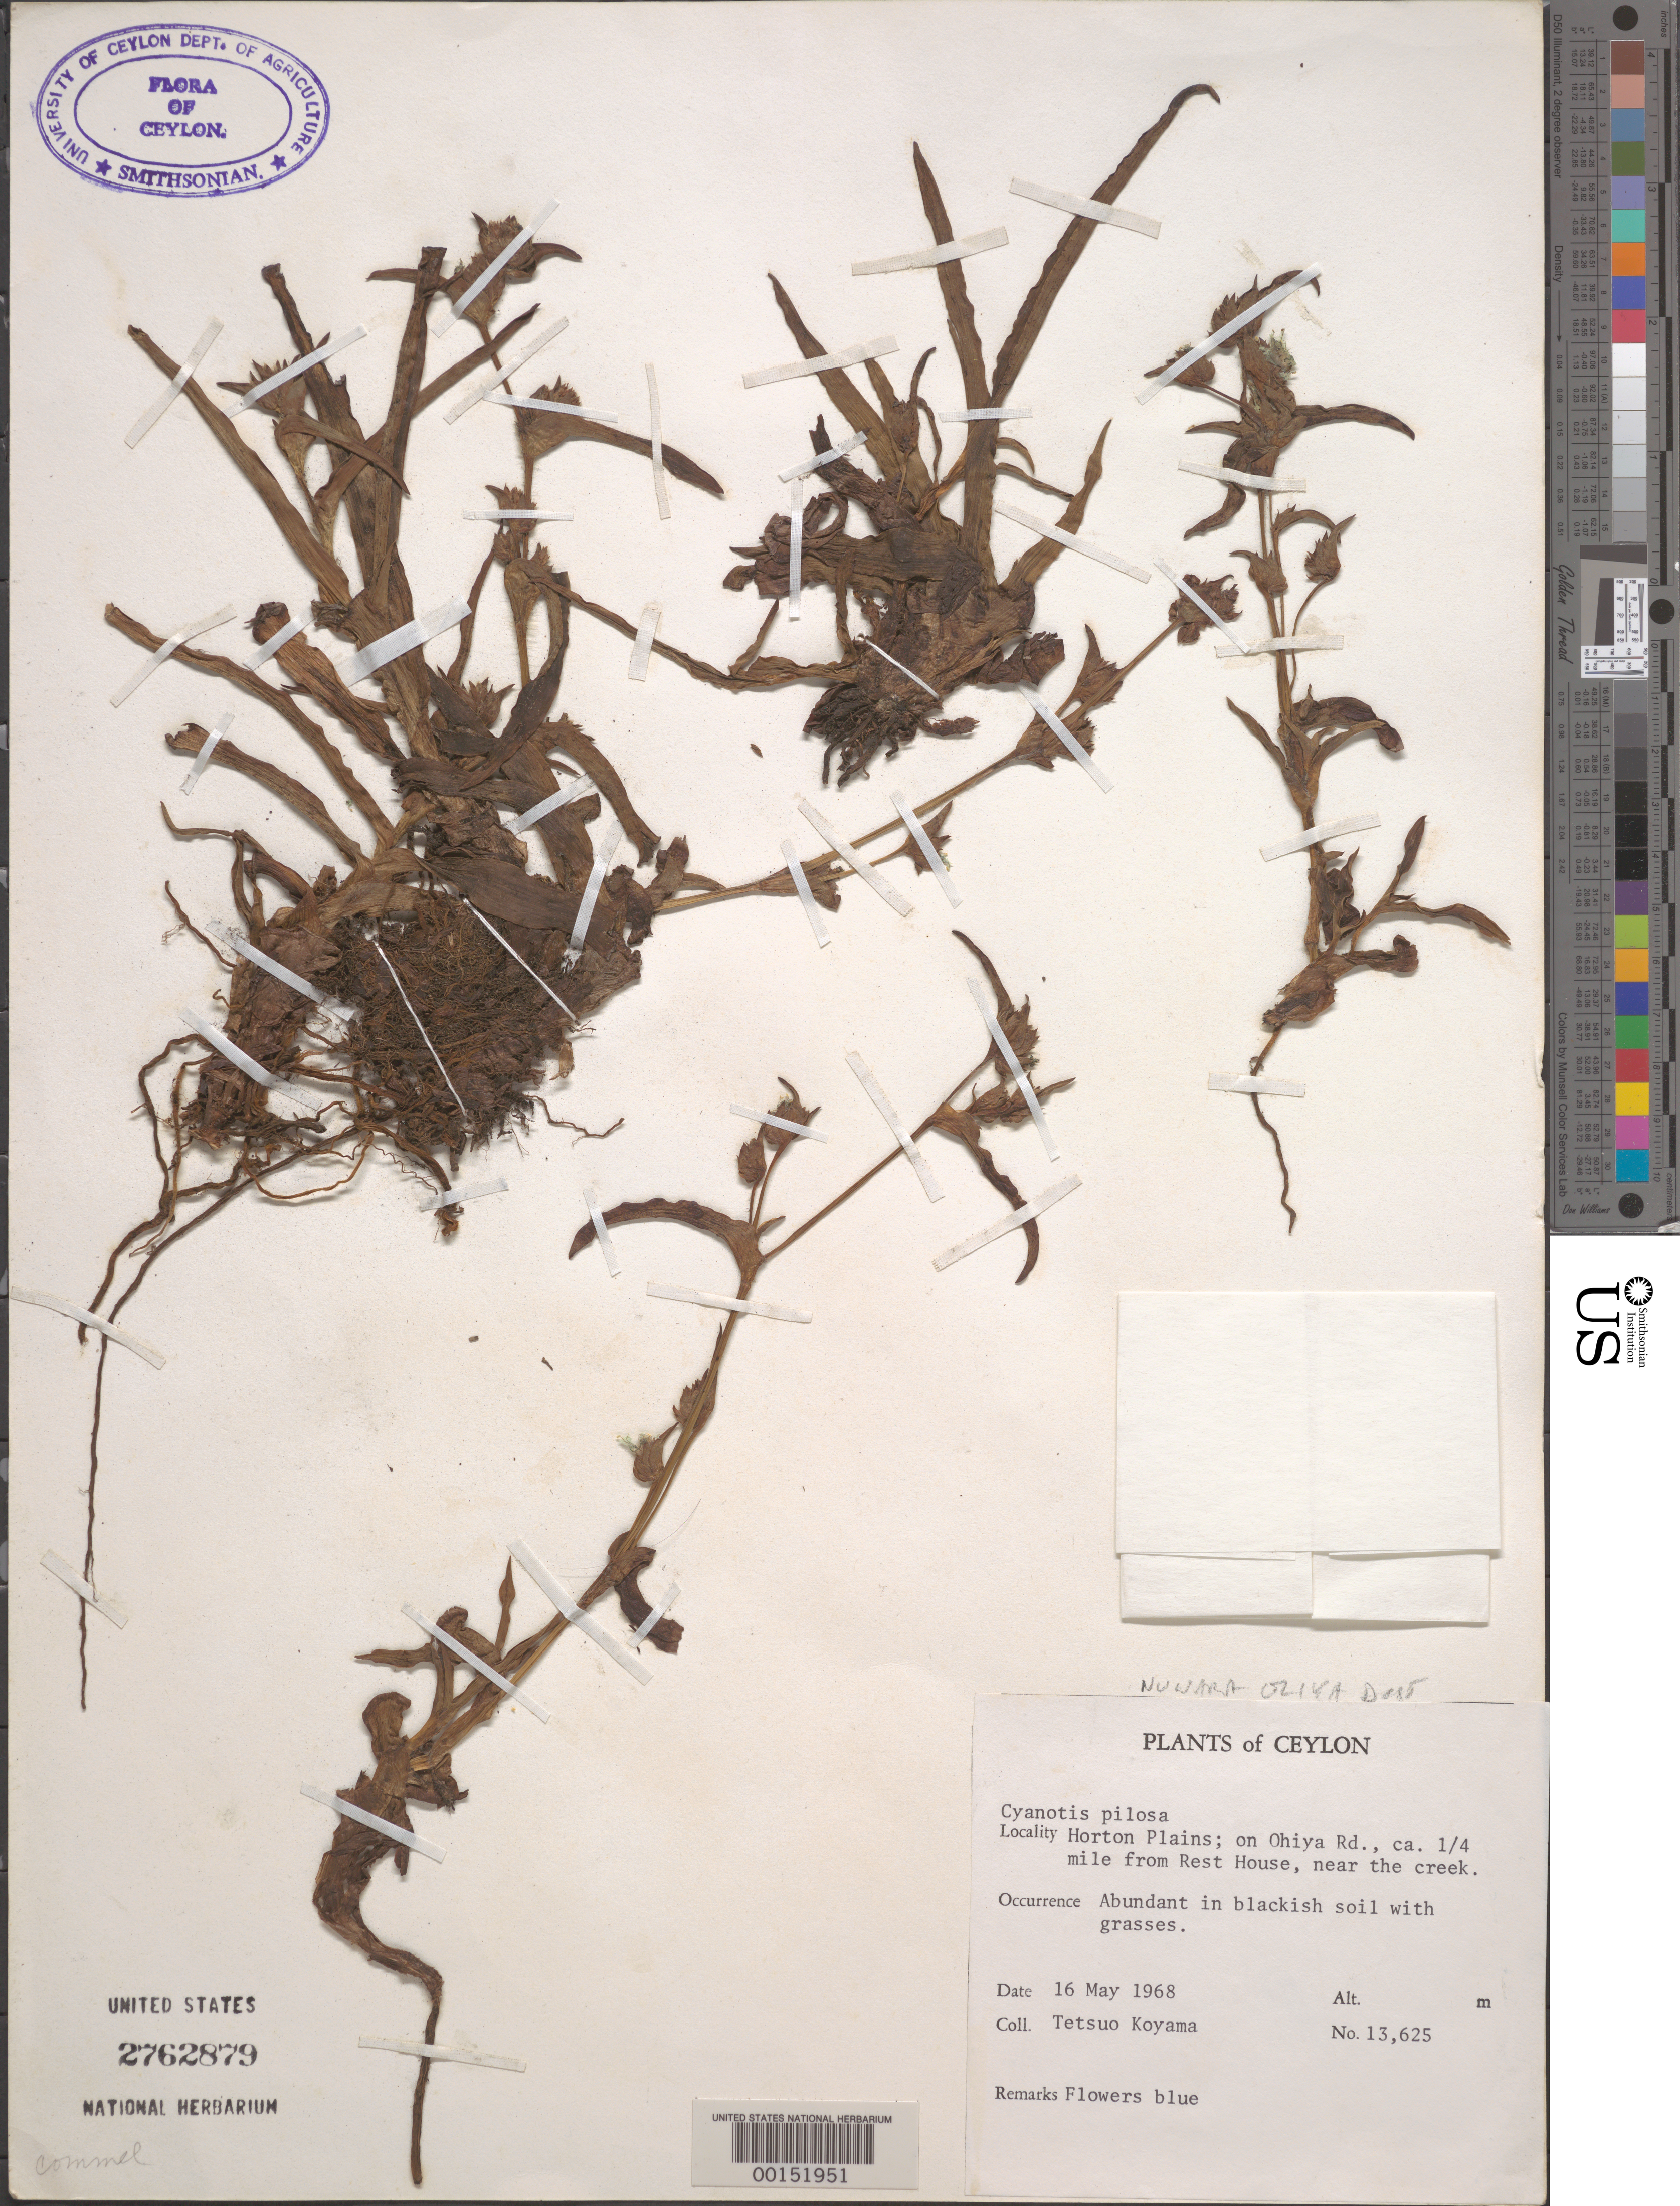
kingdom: Plantae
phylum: Tracheophyta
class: Liliopsida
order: Commelinales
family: Commelinaceae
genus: Cyanotis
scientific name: Cyanotis pilosa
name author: Schult. & Schult. f.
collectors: T. Koyama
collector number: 13625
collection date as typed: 16 May 1968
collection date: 1968-05-16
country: Sri Lanka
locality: Horton plains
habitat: Black soil; near creek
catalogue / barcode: US 2762879